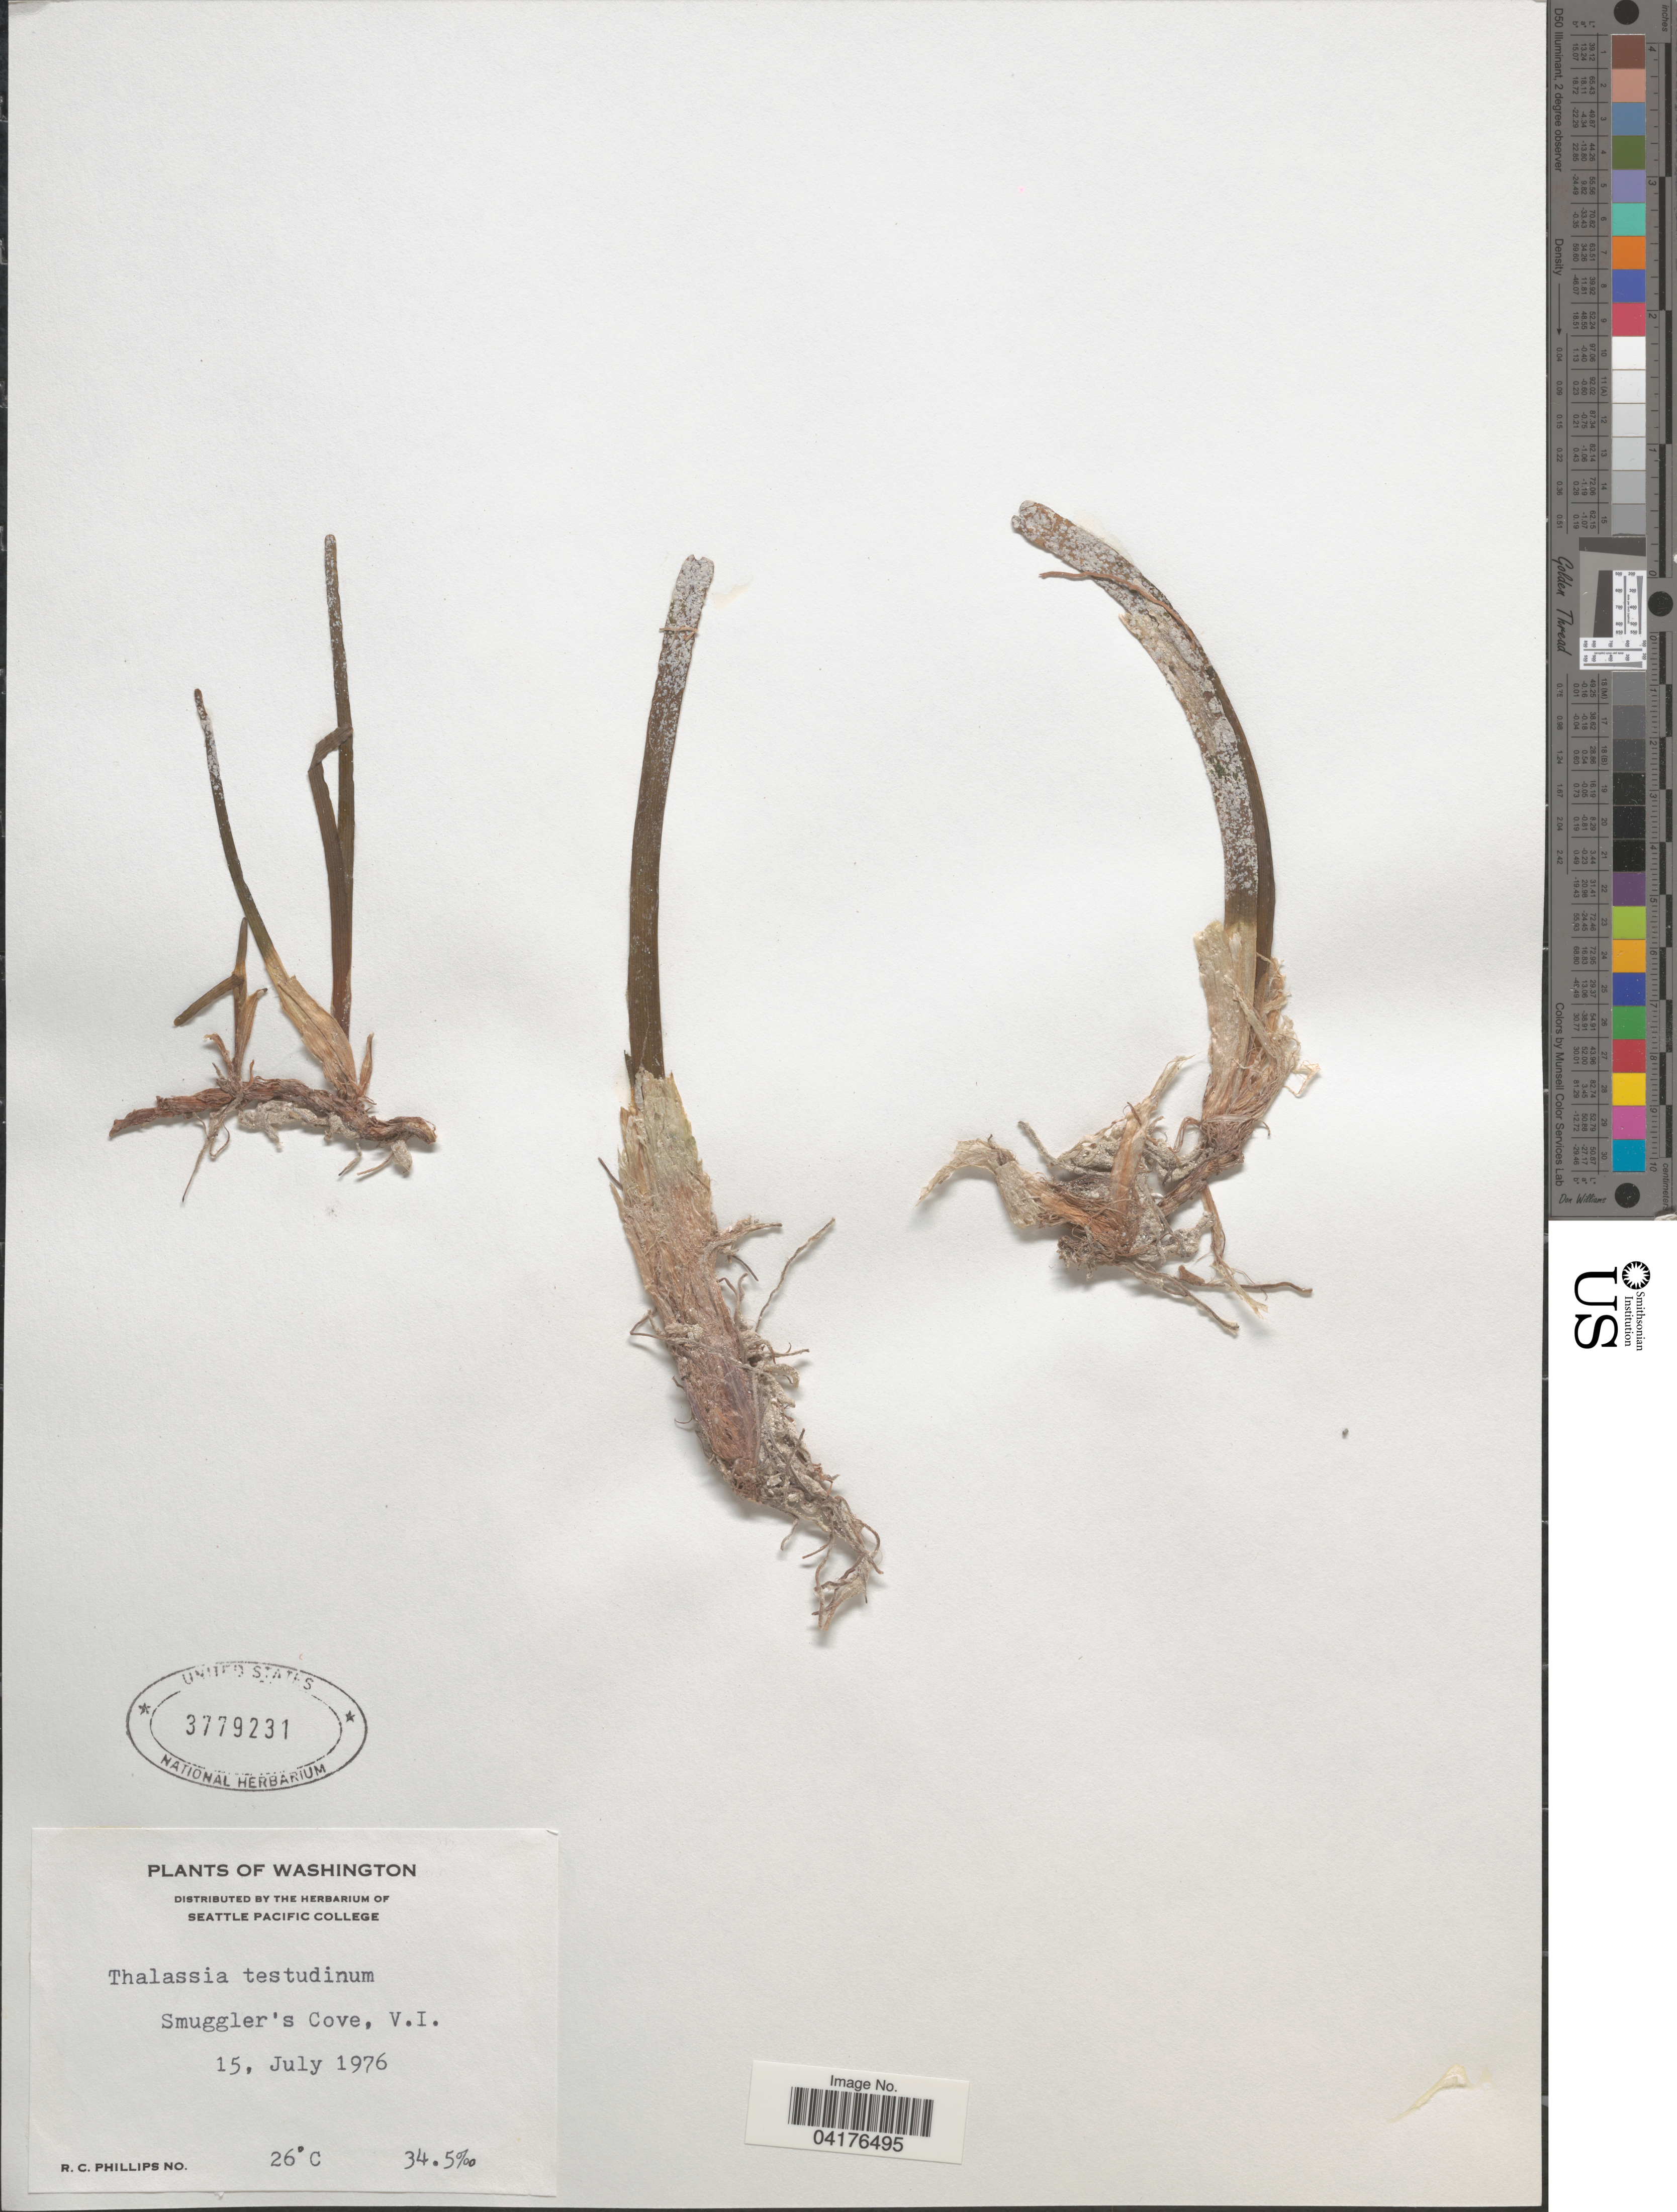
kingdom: Plantae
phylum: Tracheophyta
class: Liliopsida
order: Alismatales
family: Hydrocharitaceae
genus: Thalassia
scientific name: Thalassia testudinum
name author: Banks & Sol. ex K.D. Koenig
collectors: R. C. Phillips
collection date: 1976-07-15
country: U.S. Virgin Islands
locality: Smuggler's Cove, V.I.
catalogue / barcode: US 3779231